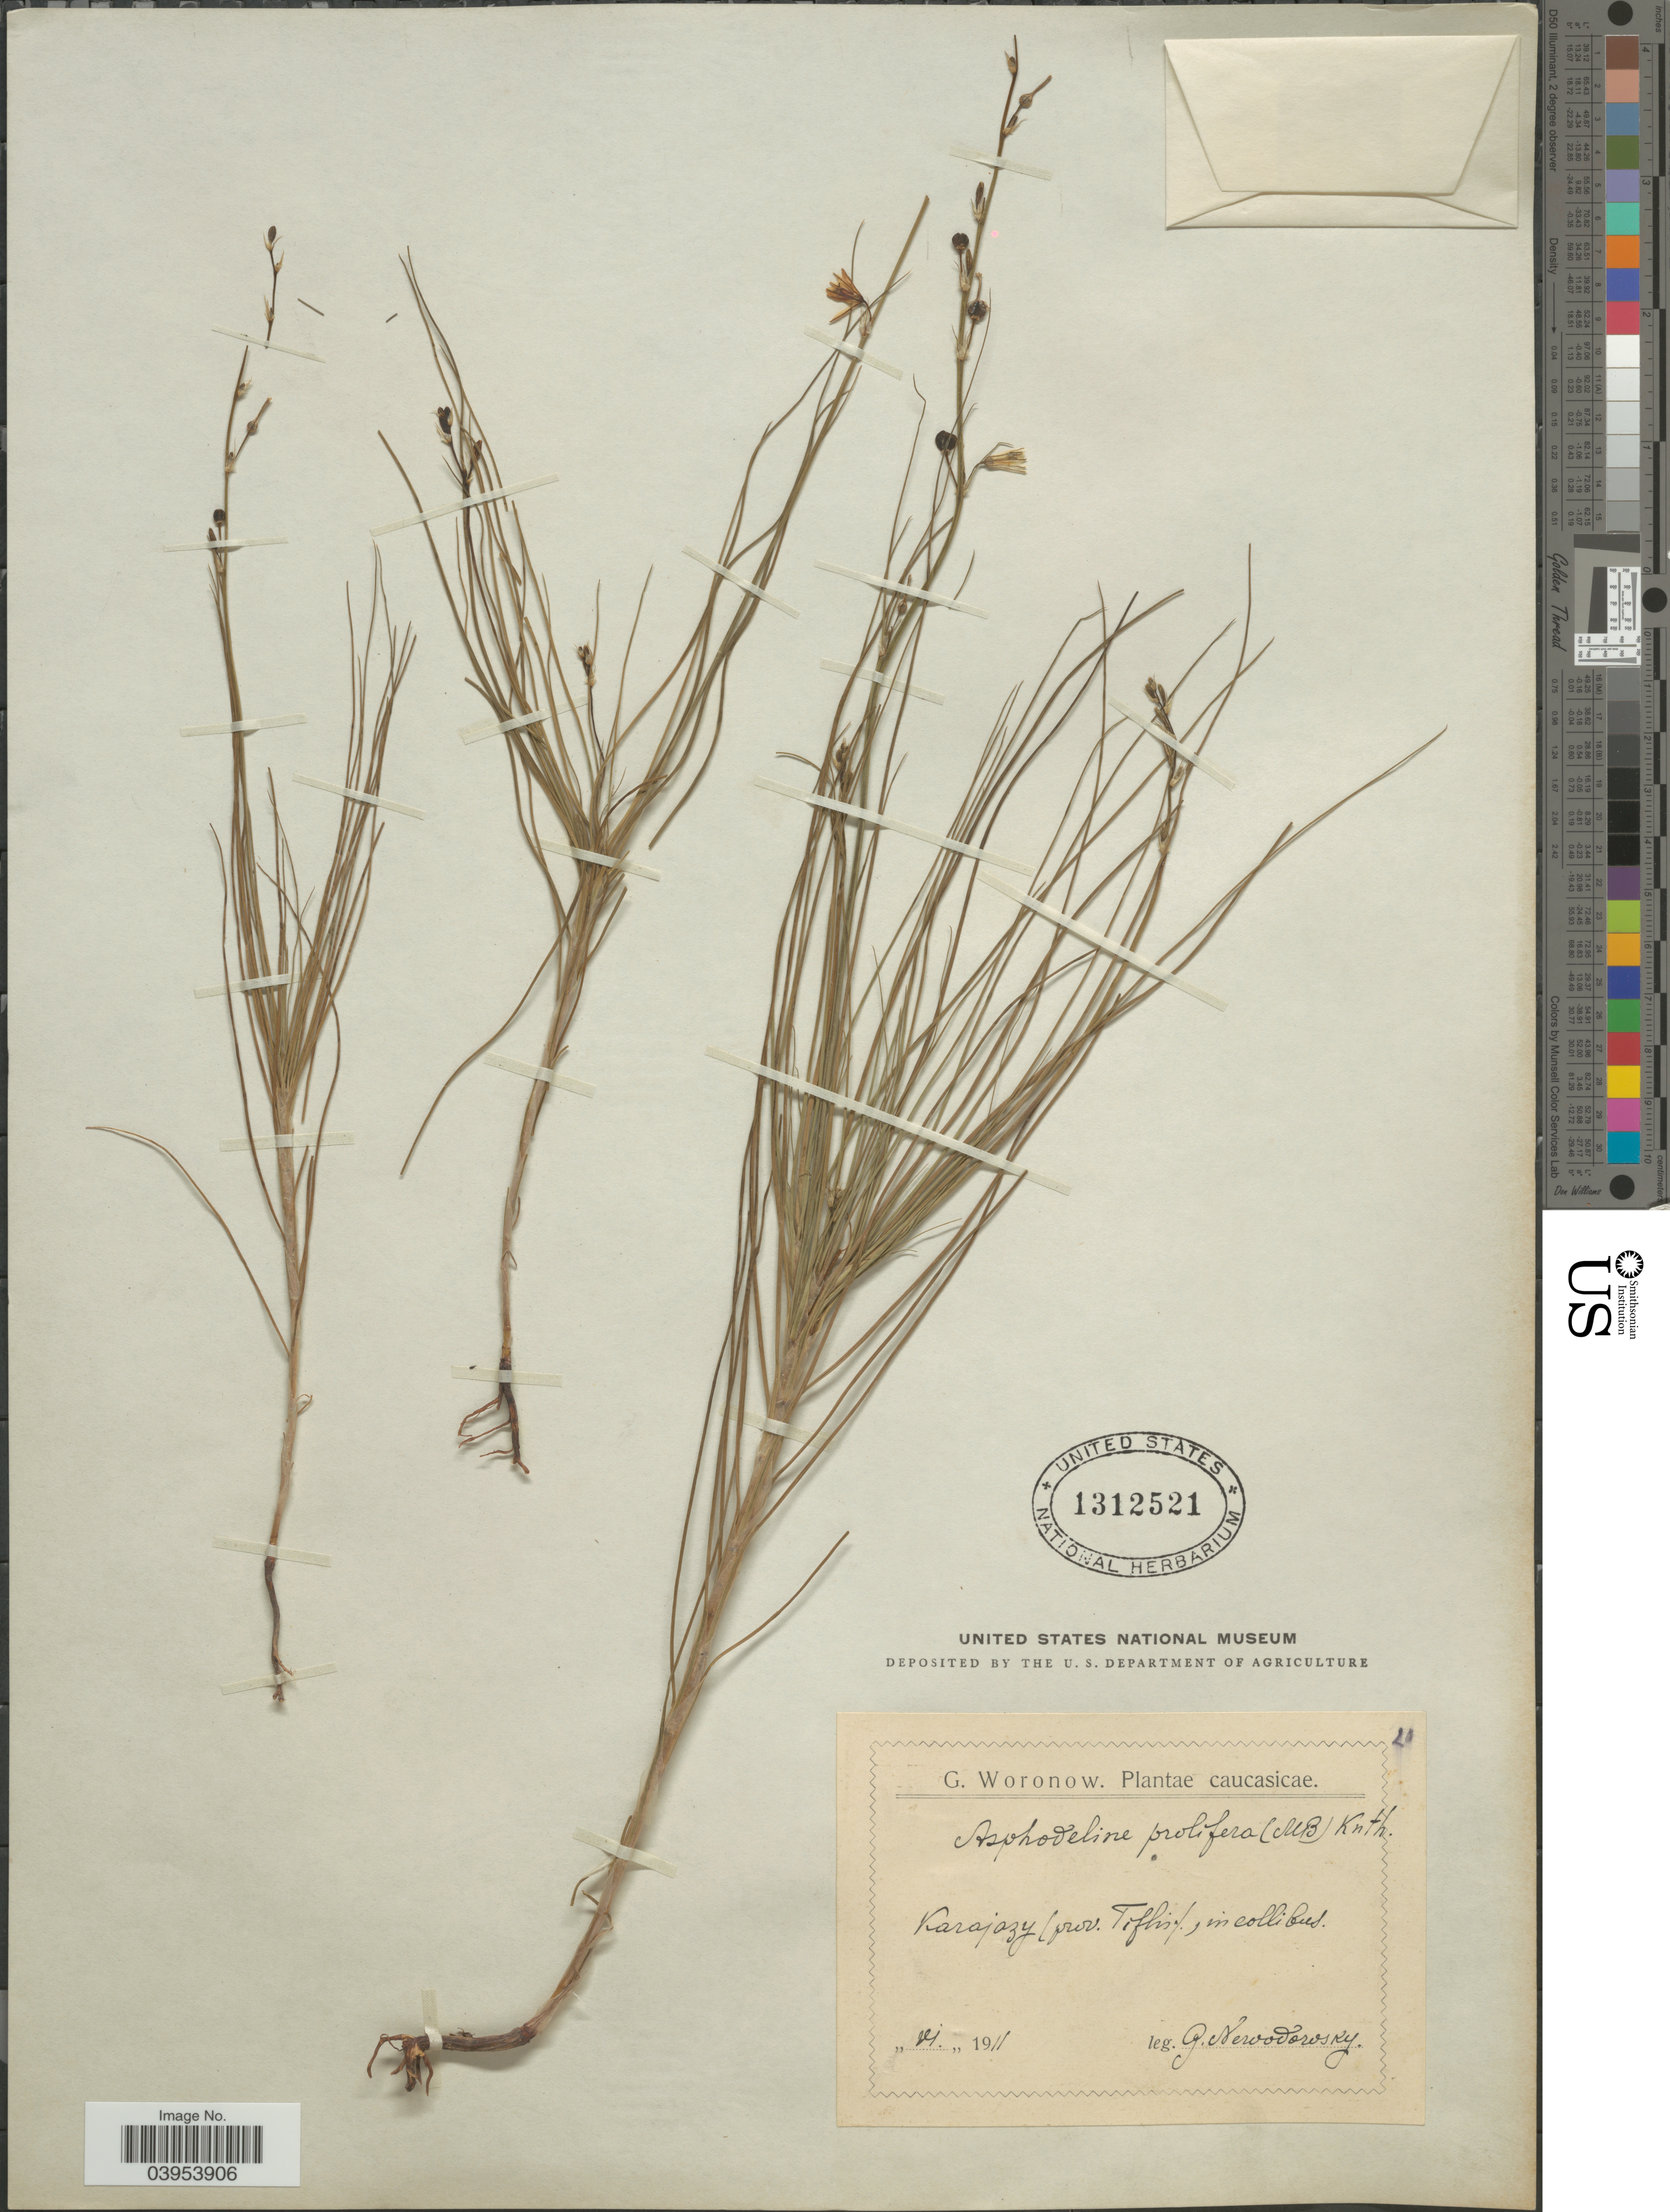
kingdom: Plantae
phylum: Tracheophyta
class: Liliopsida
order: Asparagales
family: Asphodelaceae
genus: Asphodeline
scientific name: Asphodeline prolifera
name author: (M. Bieb.) Kunth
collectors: G. Nervodowsky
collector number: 20*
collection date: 1911-06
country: Georgia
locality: Caucasicae. Karajazy (prov. Tiflis), in collibus.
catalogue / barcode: US 1312521